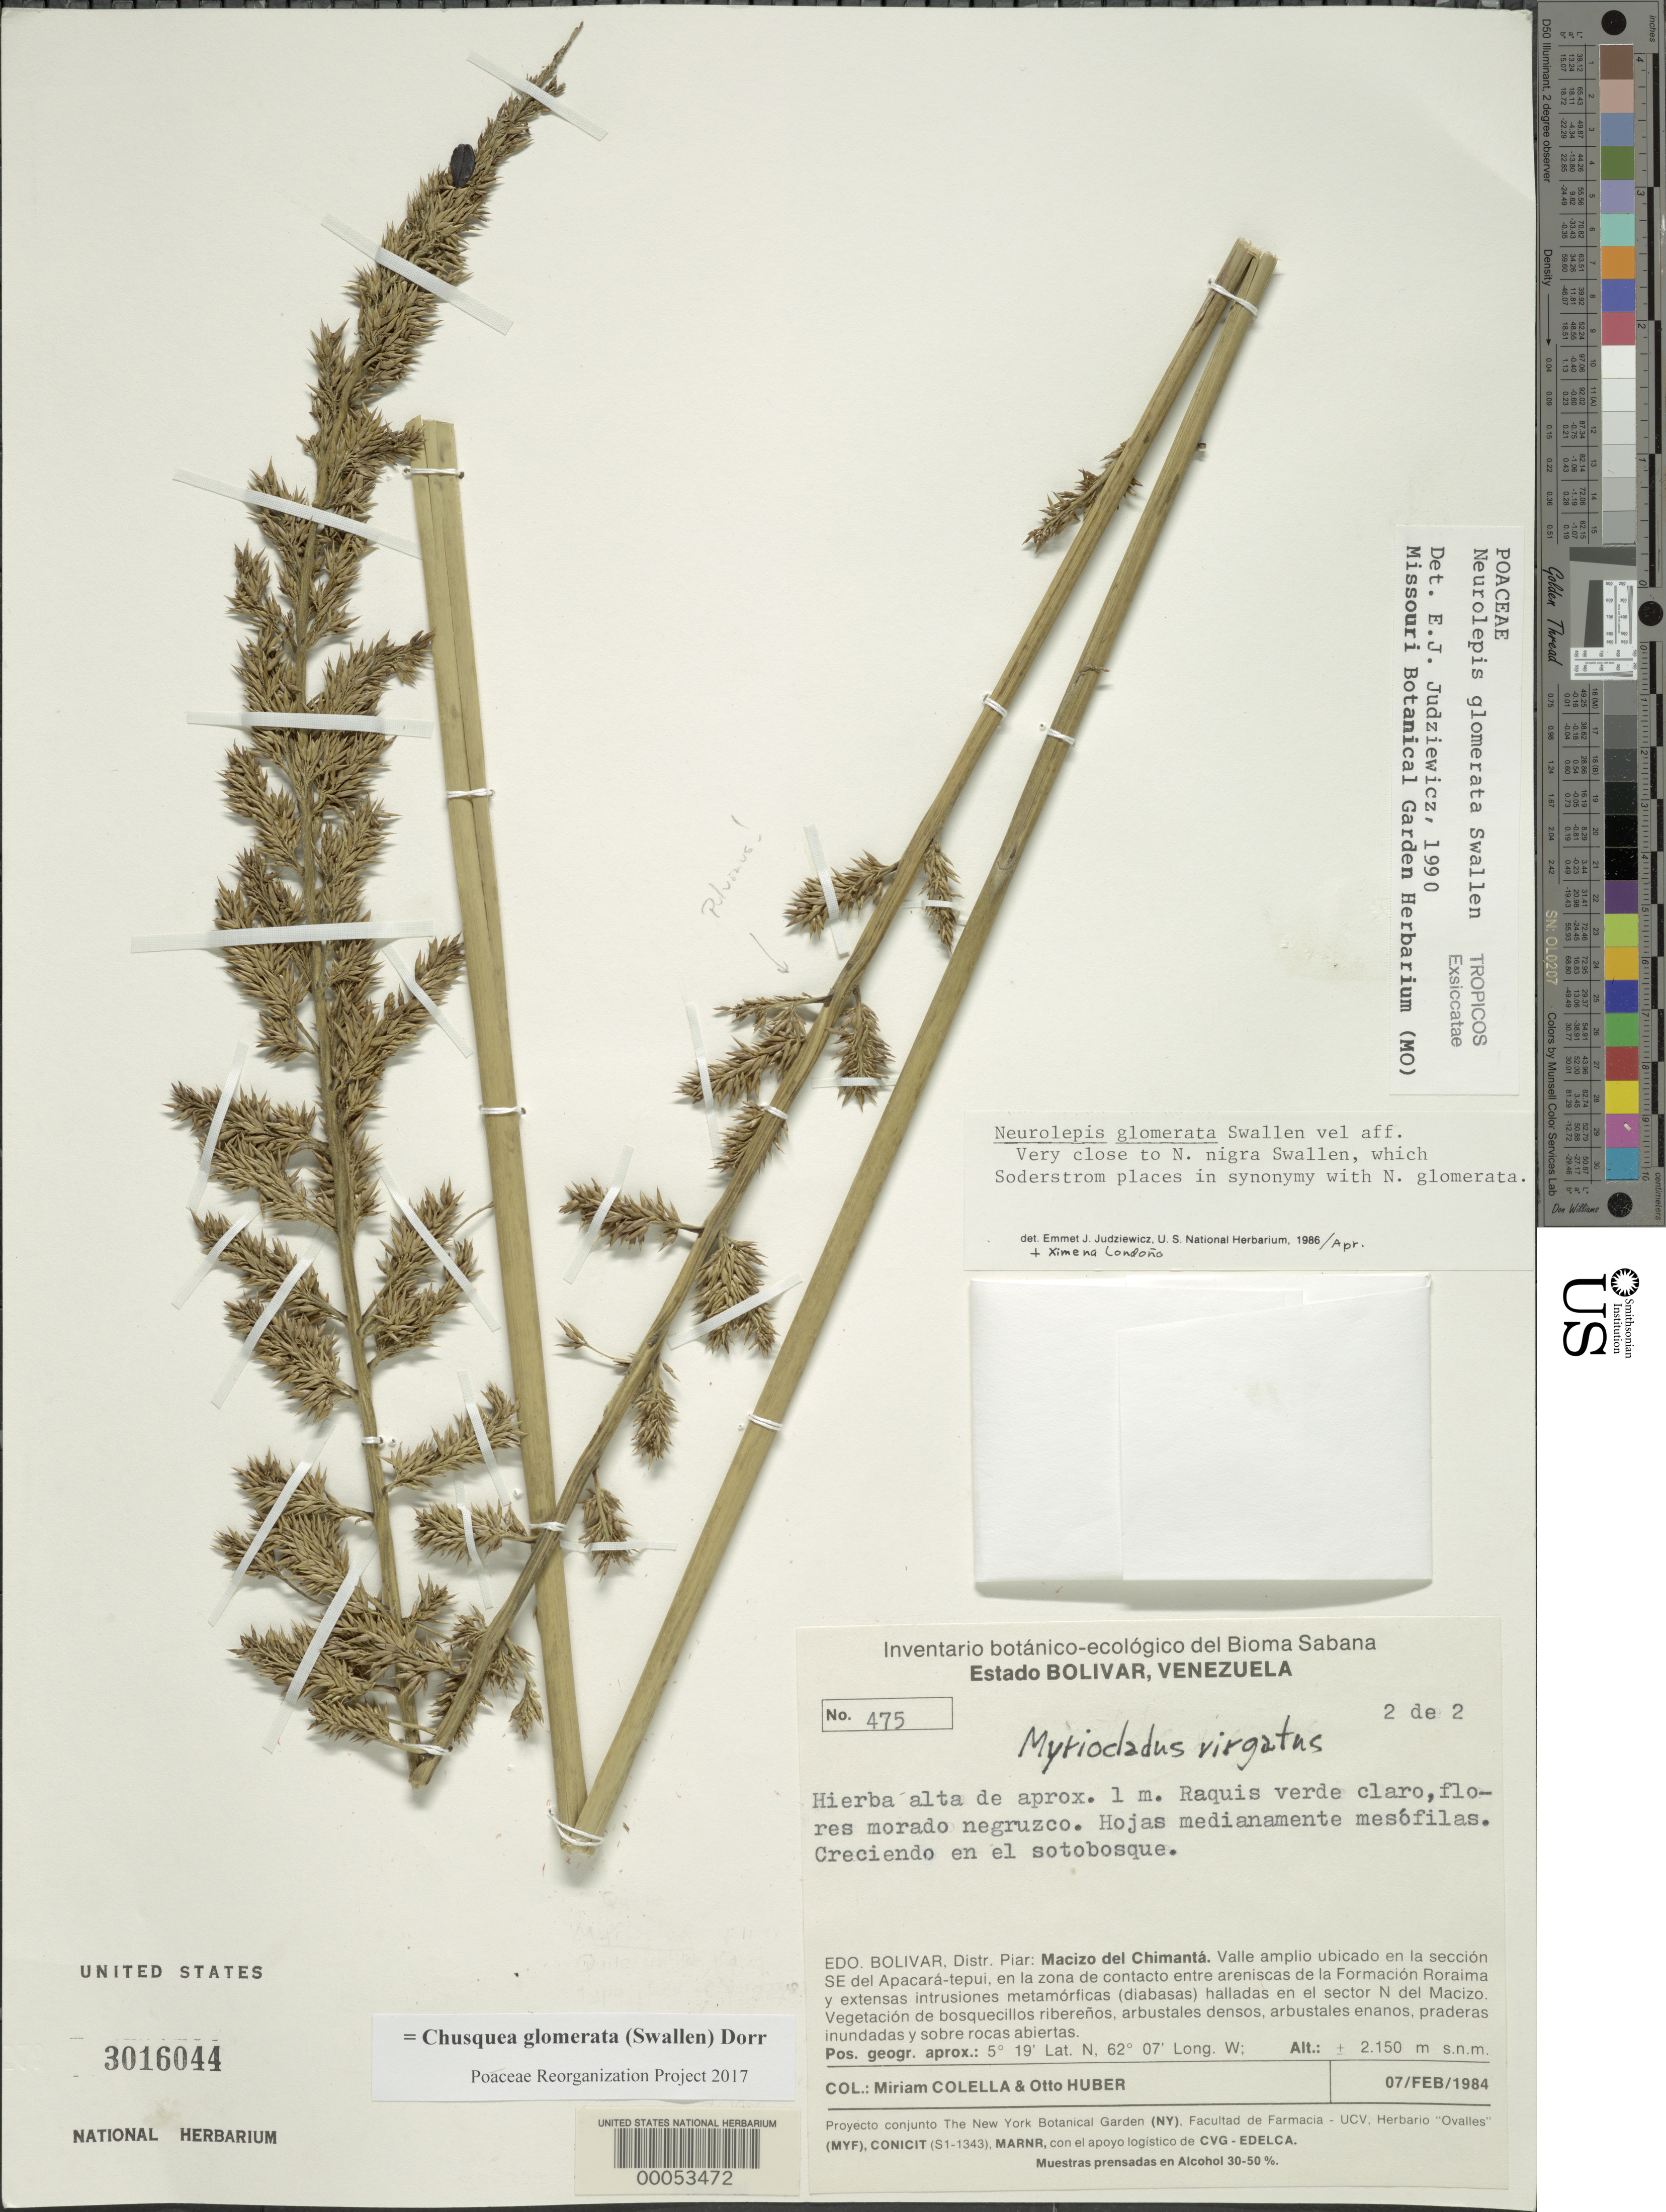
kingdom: Plantae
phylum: Tracheophyta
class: Liliopsida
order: Poales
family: Poaceae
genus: Chusquea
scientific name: Chusquea glomerata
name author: (Swallen) Dorr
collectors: M. Colella & O. Huber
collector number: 475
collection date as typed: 07 Feb 1984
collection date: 1984-02-07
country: Venezuela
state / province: Bolivar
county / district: Piar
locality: Macizo del chimanta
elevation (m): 2150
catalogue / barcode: US 3016044